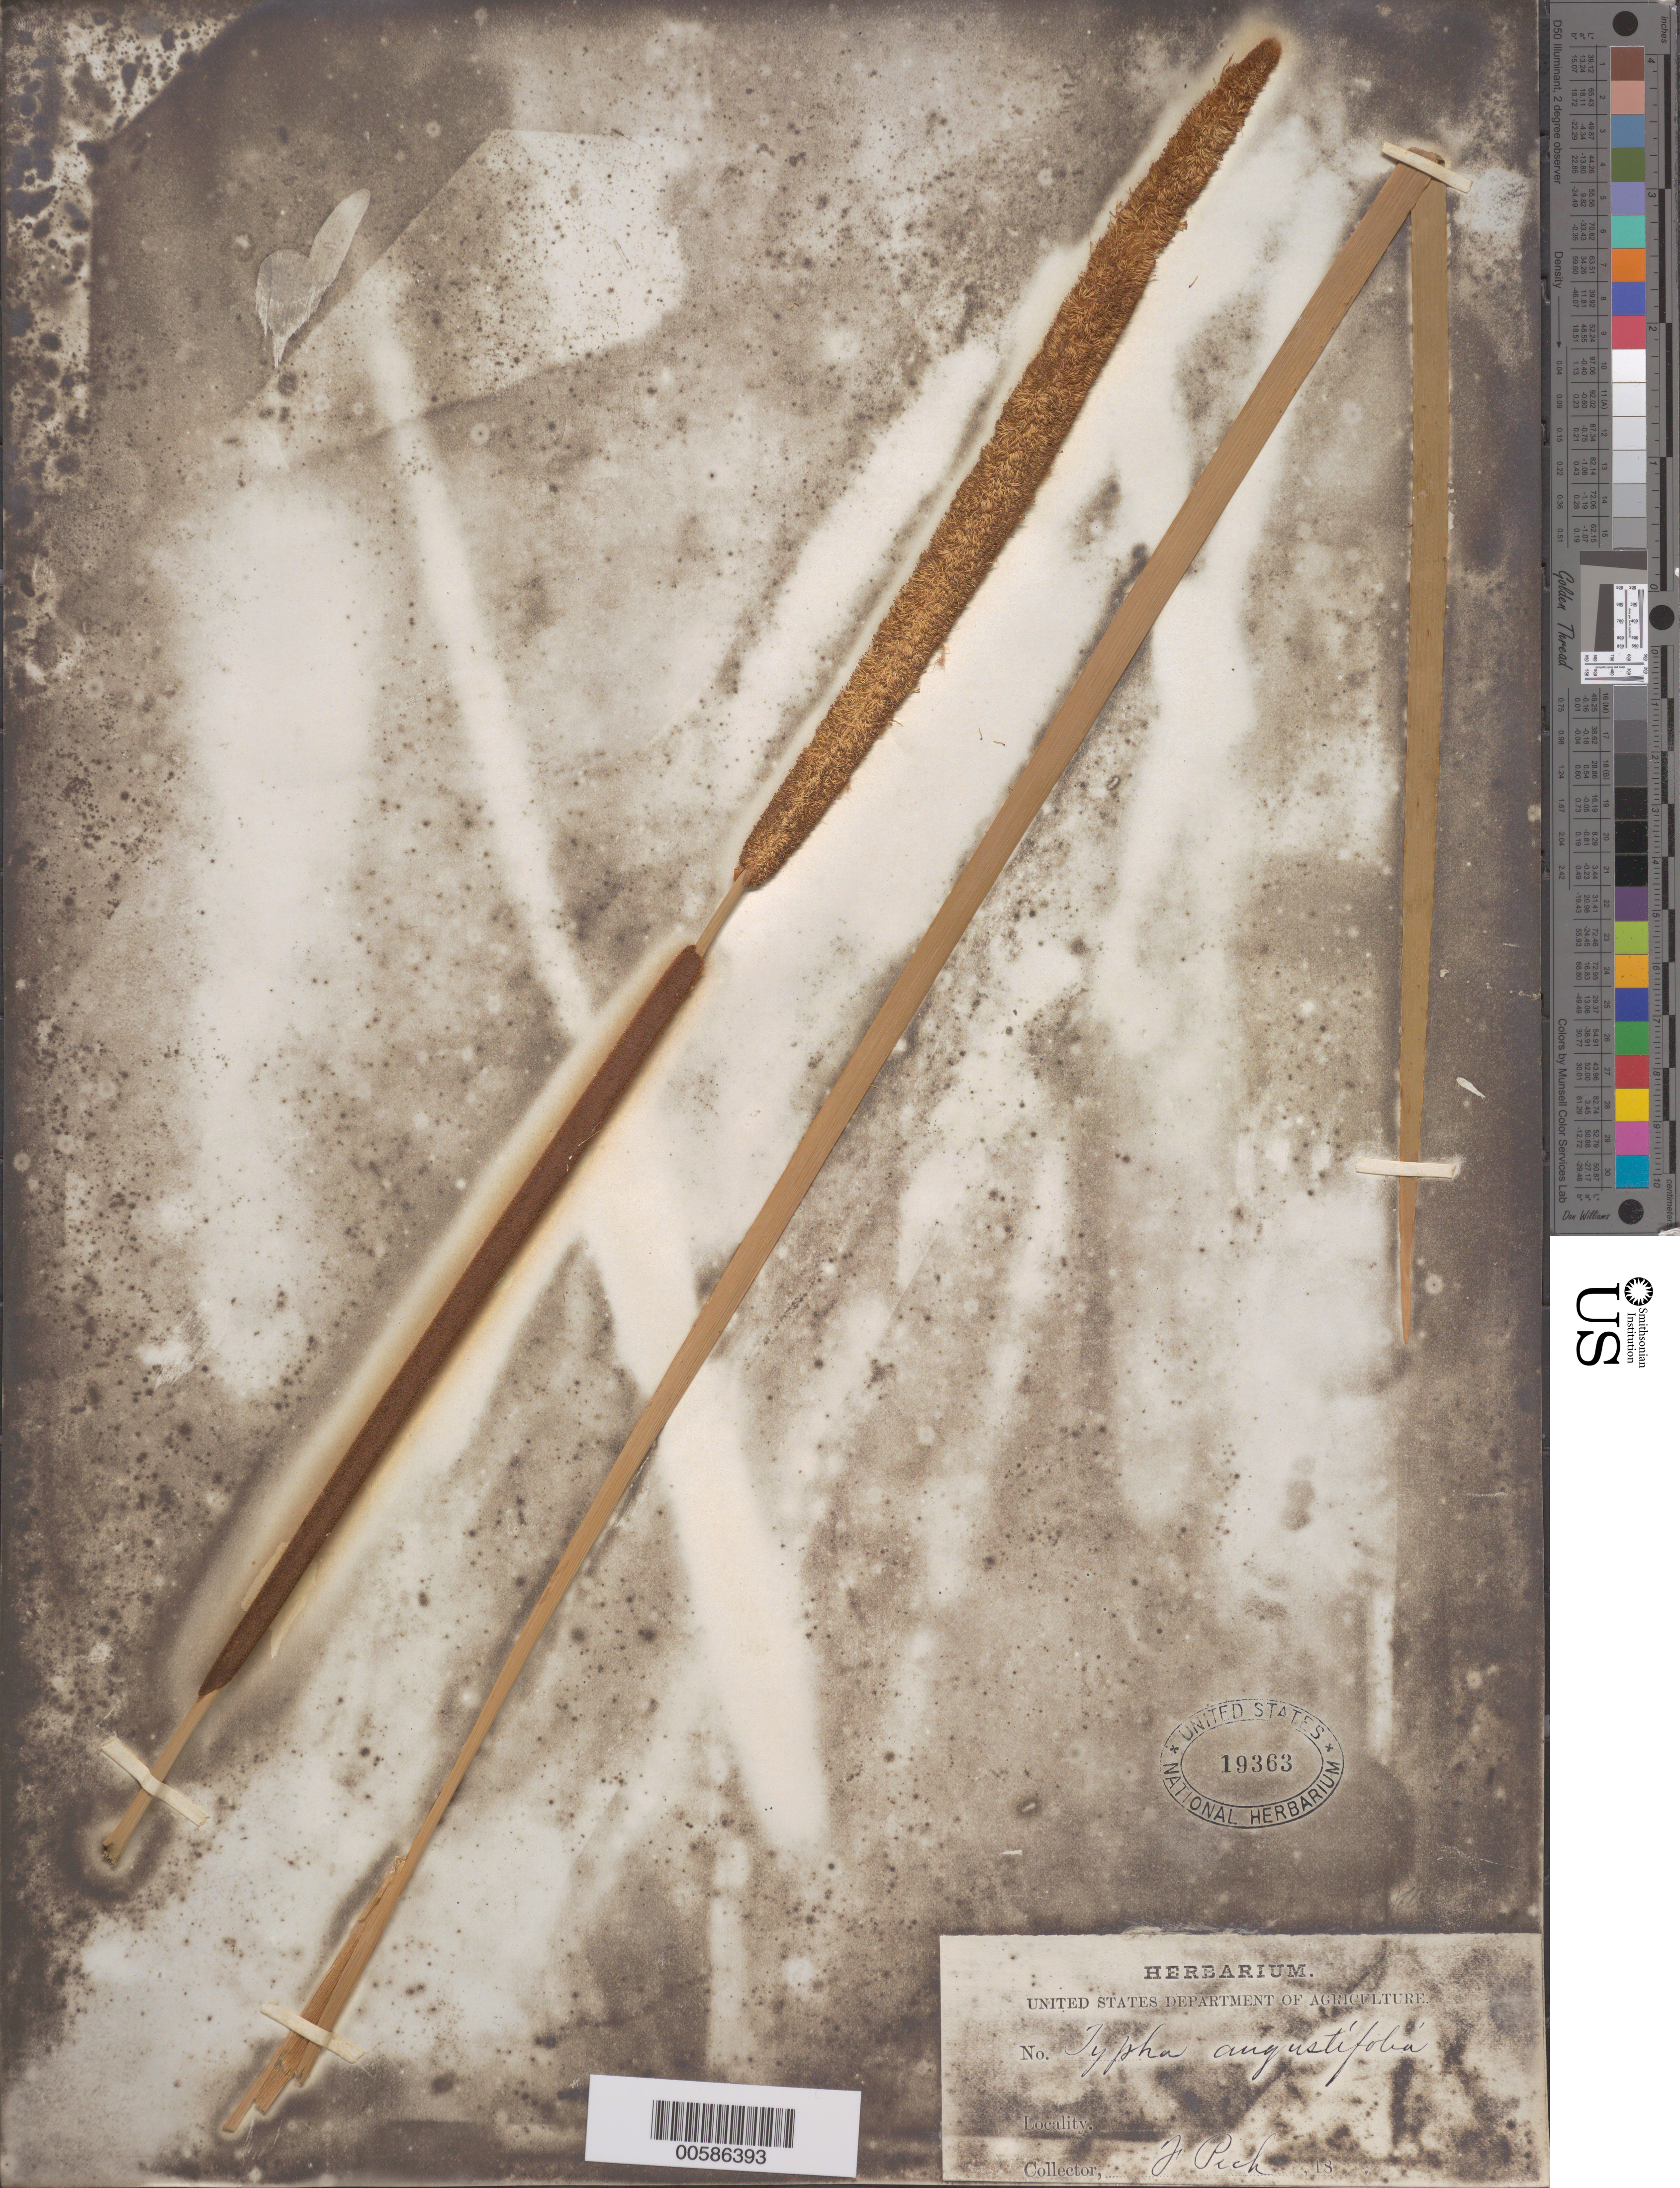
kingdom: Plantae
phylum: Tracheophyta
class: Liliopsida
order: Poales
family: Typhaceae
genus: Typha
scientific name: Typha angustifolia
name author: L.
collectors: F. Pick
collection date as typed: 18--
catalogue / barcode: US 19363